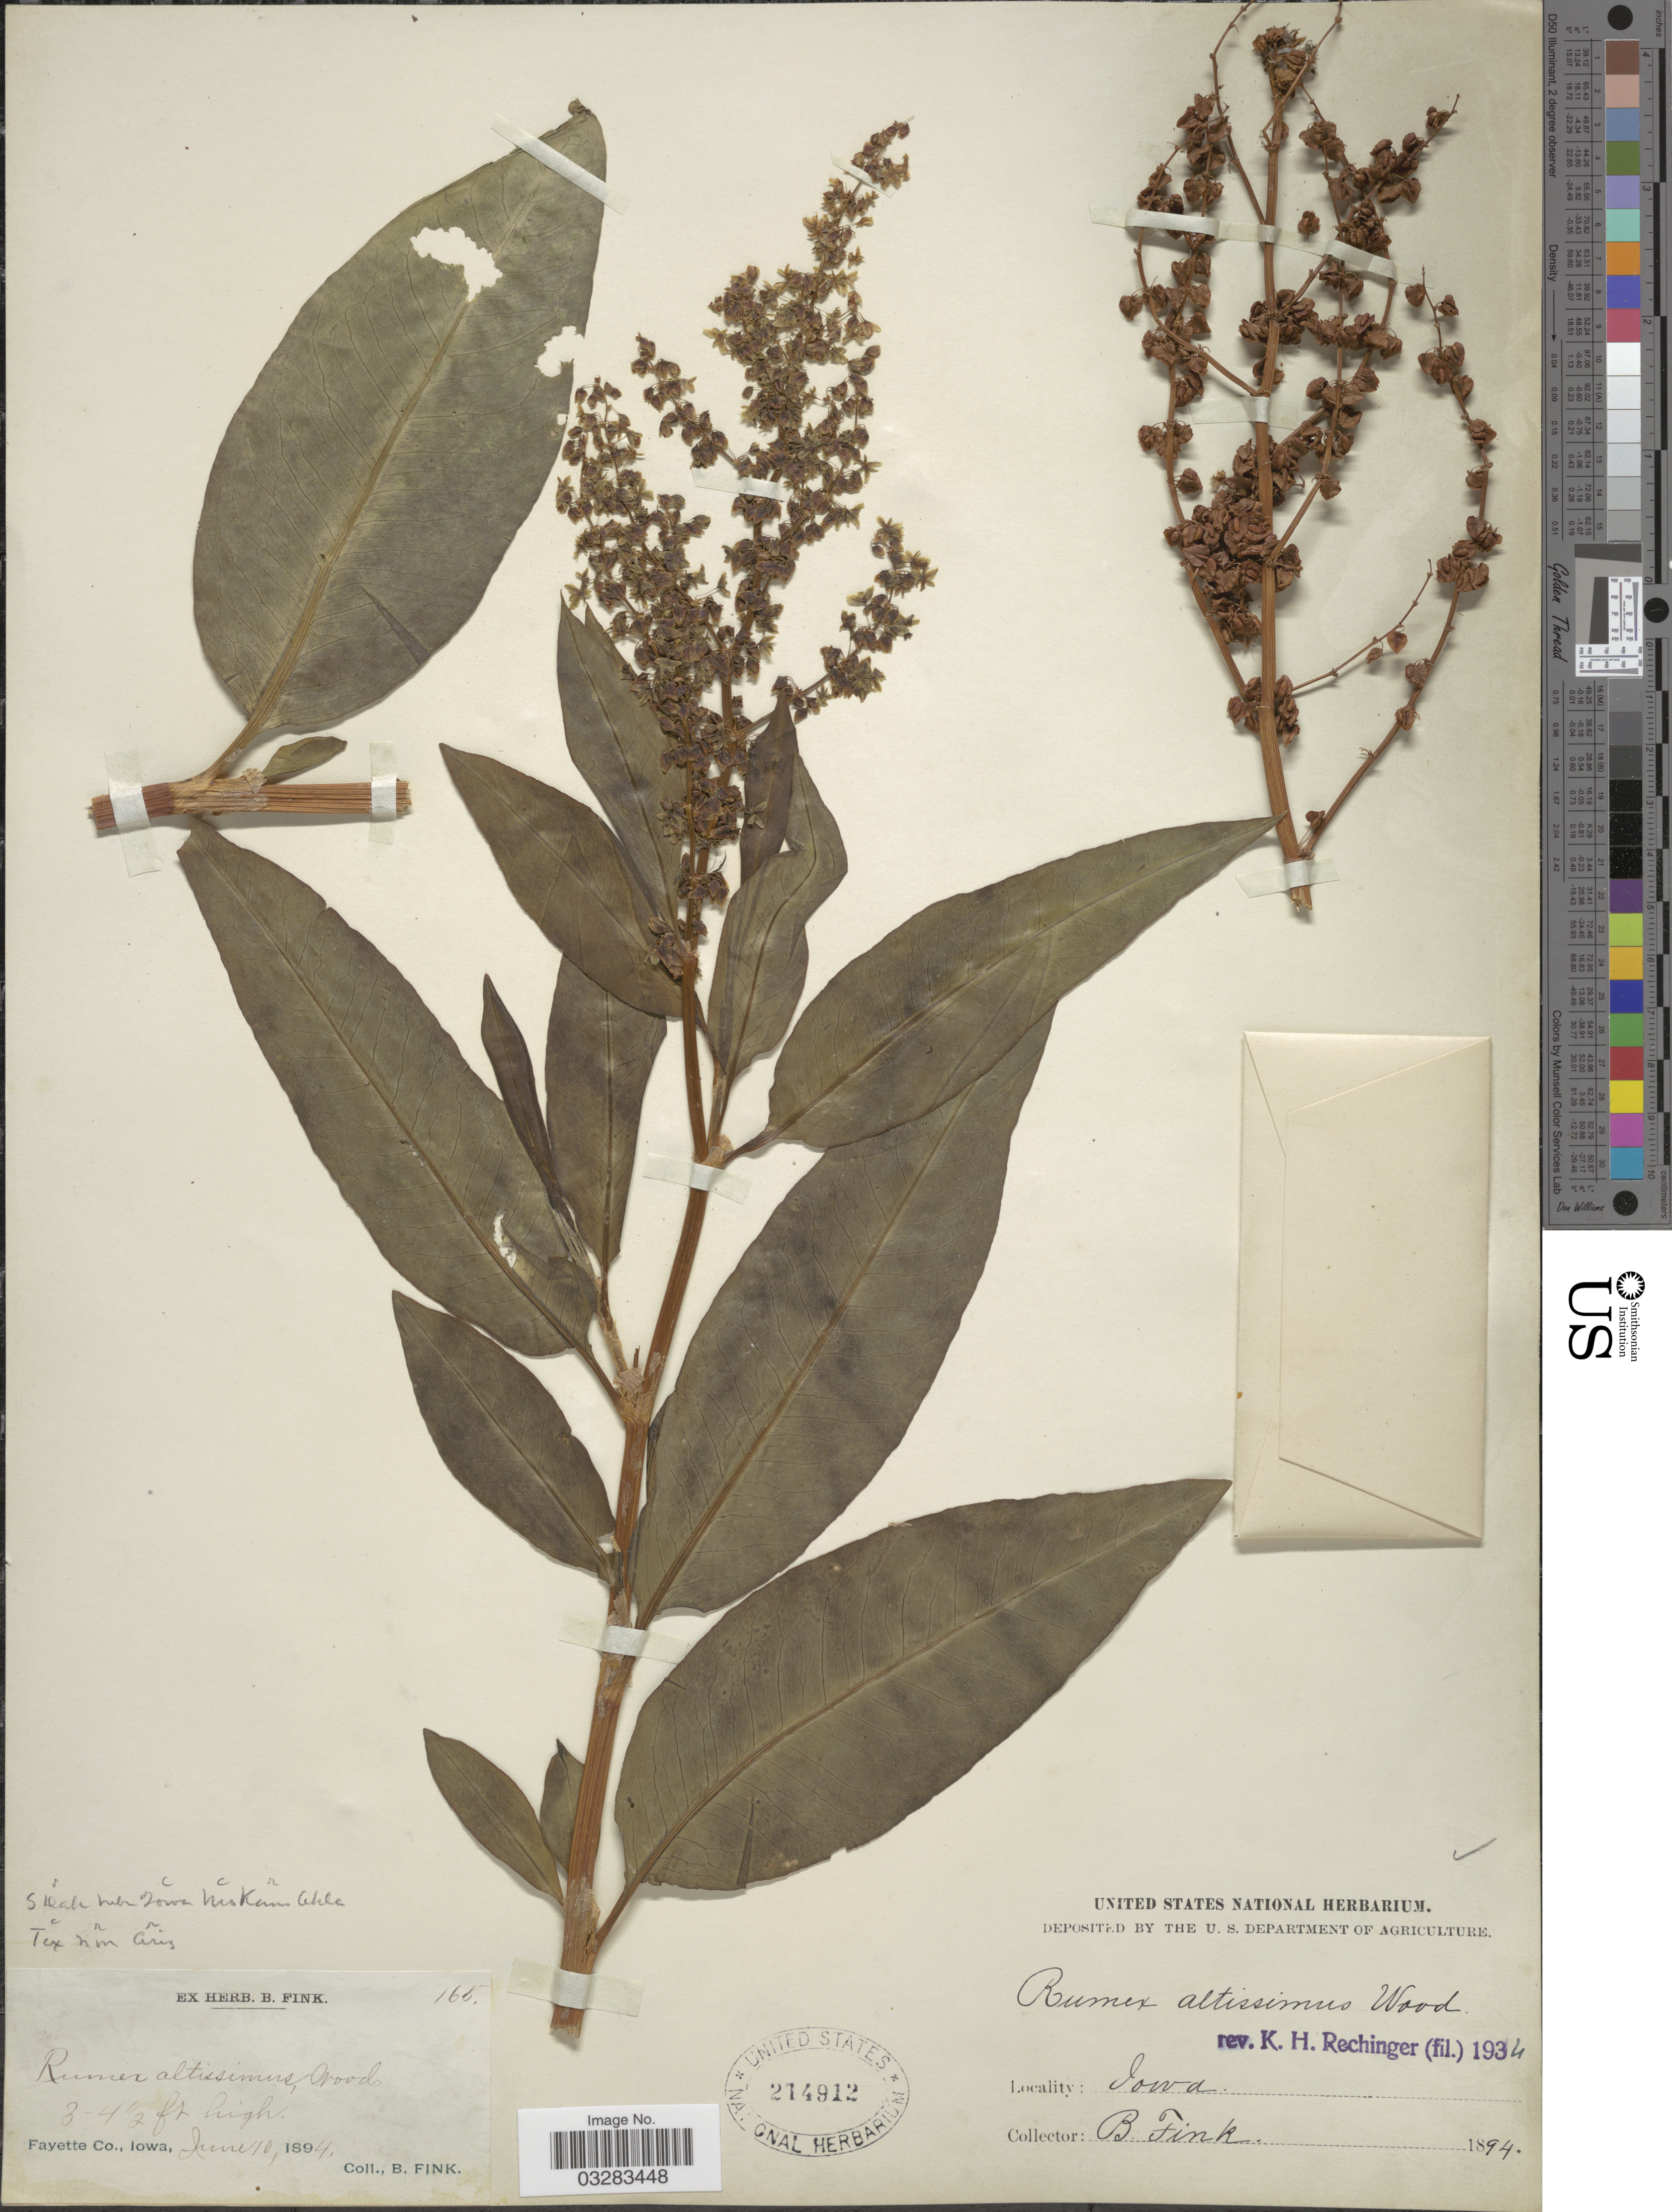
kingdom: Plantae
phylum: Tracheophyta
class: Magnoliopsida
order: Caryophyllales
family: Polygonaceae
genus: Rumex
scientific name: Rumex altissimus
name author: Alph. Wood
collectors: B. Fink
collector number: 165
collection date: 1894-06-10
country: United States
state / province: Iowa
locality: Fayette Co.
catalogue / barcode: US 214912